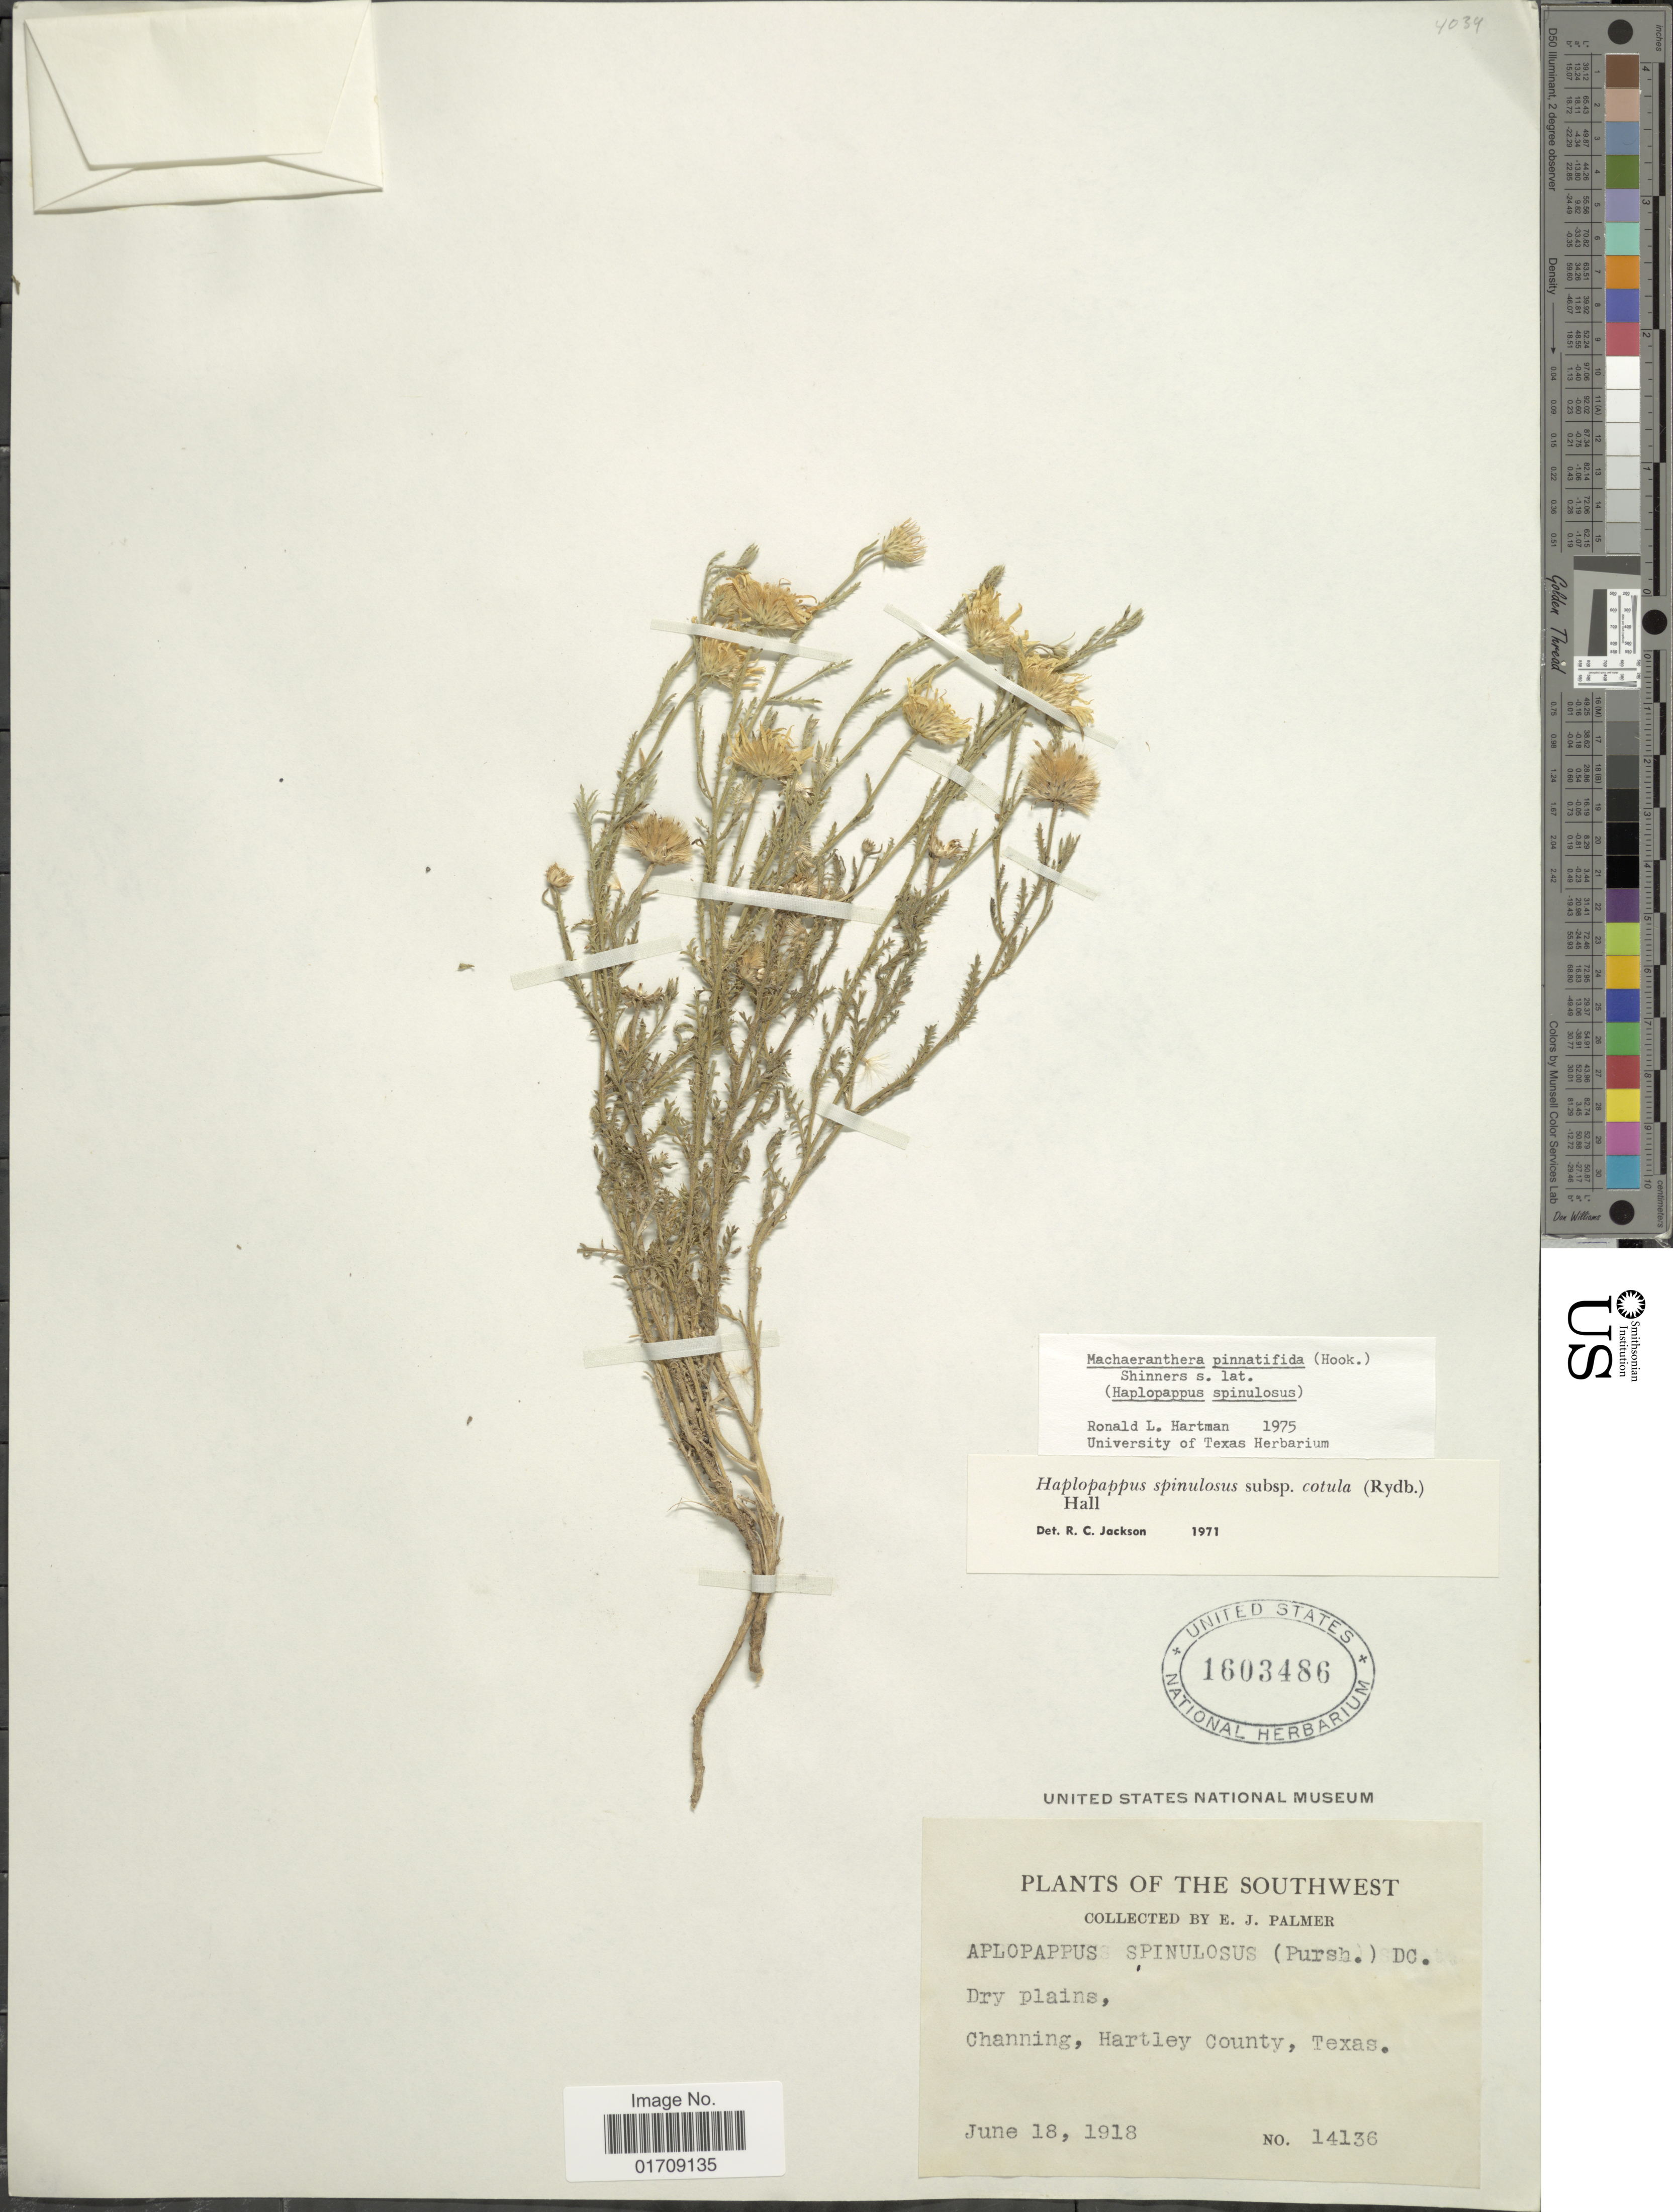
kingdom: Plantae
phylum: Tracheophyta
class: Magnoliopsida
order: Asterales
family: Asteraceae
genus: Machaeranthera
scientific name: Machaeranthera pinnatifida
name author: (Hook.) Shinners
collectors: E. J. Palmer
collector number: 14136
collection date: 1918-06-18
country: United States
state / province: Texas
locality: The Southwest, Channing, Hartley County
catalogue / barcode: US 1603486